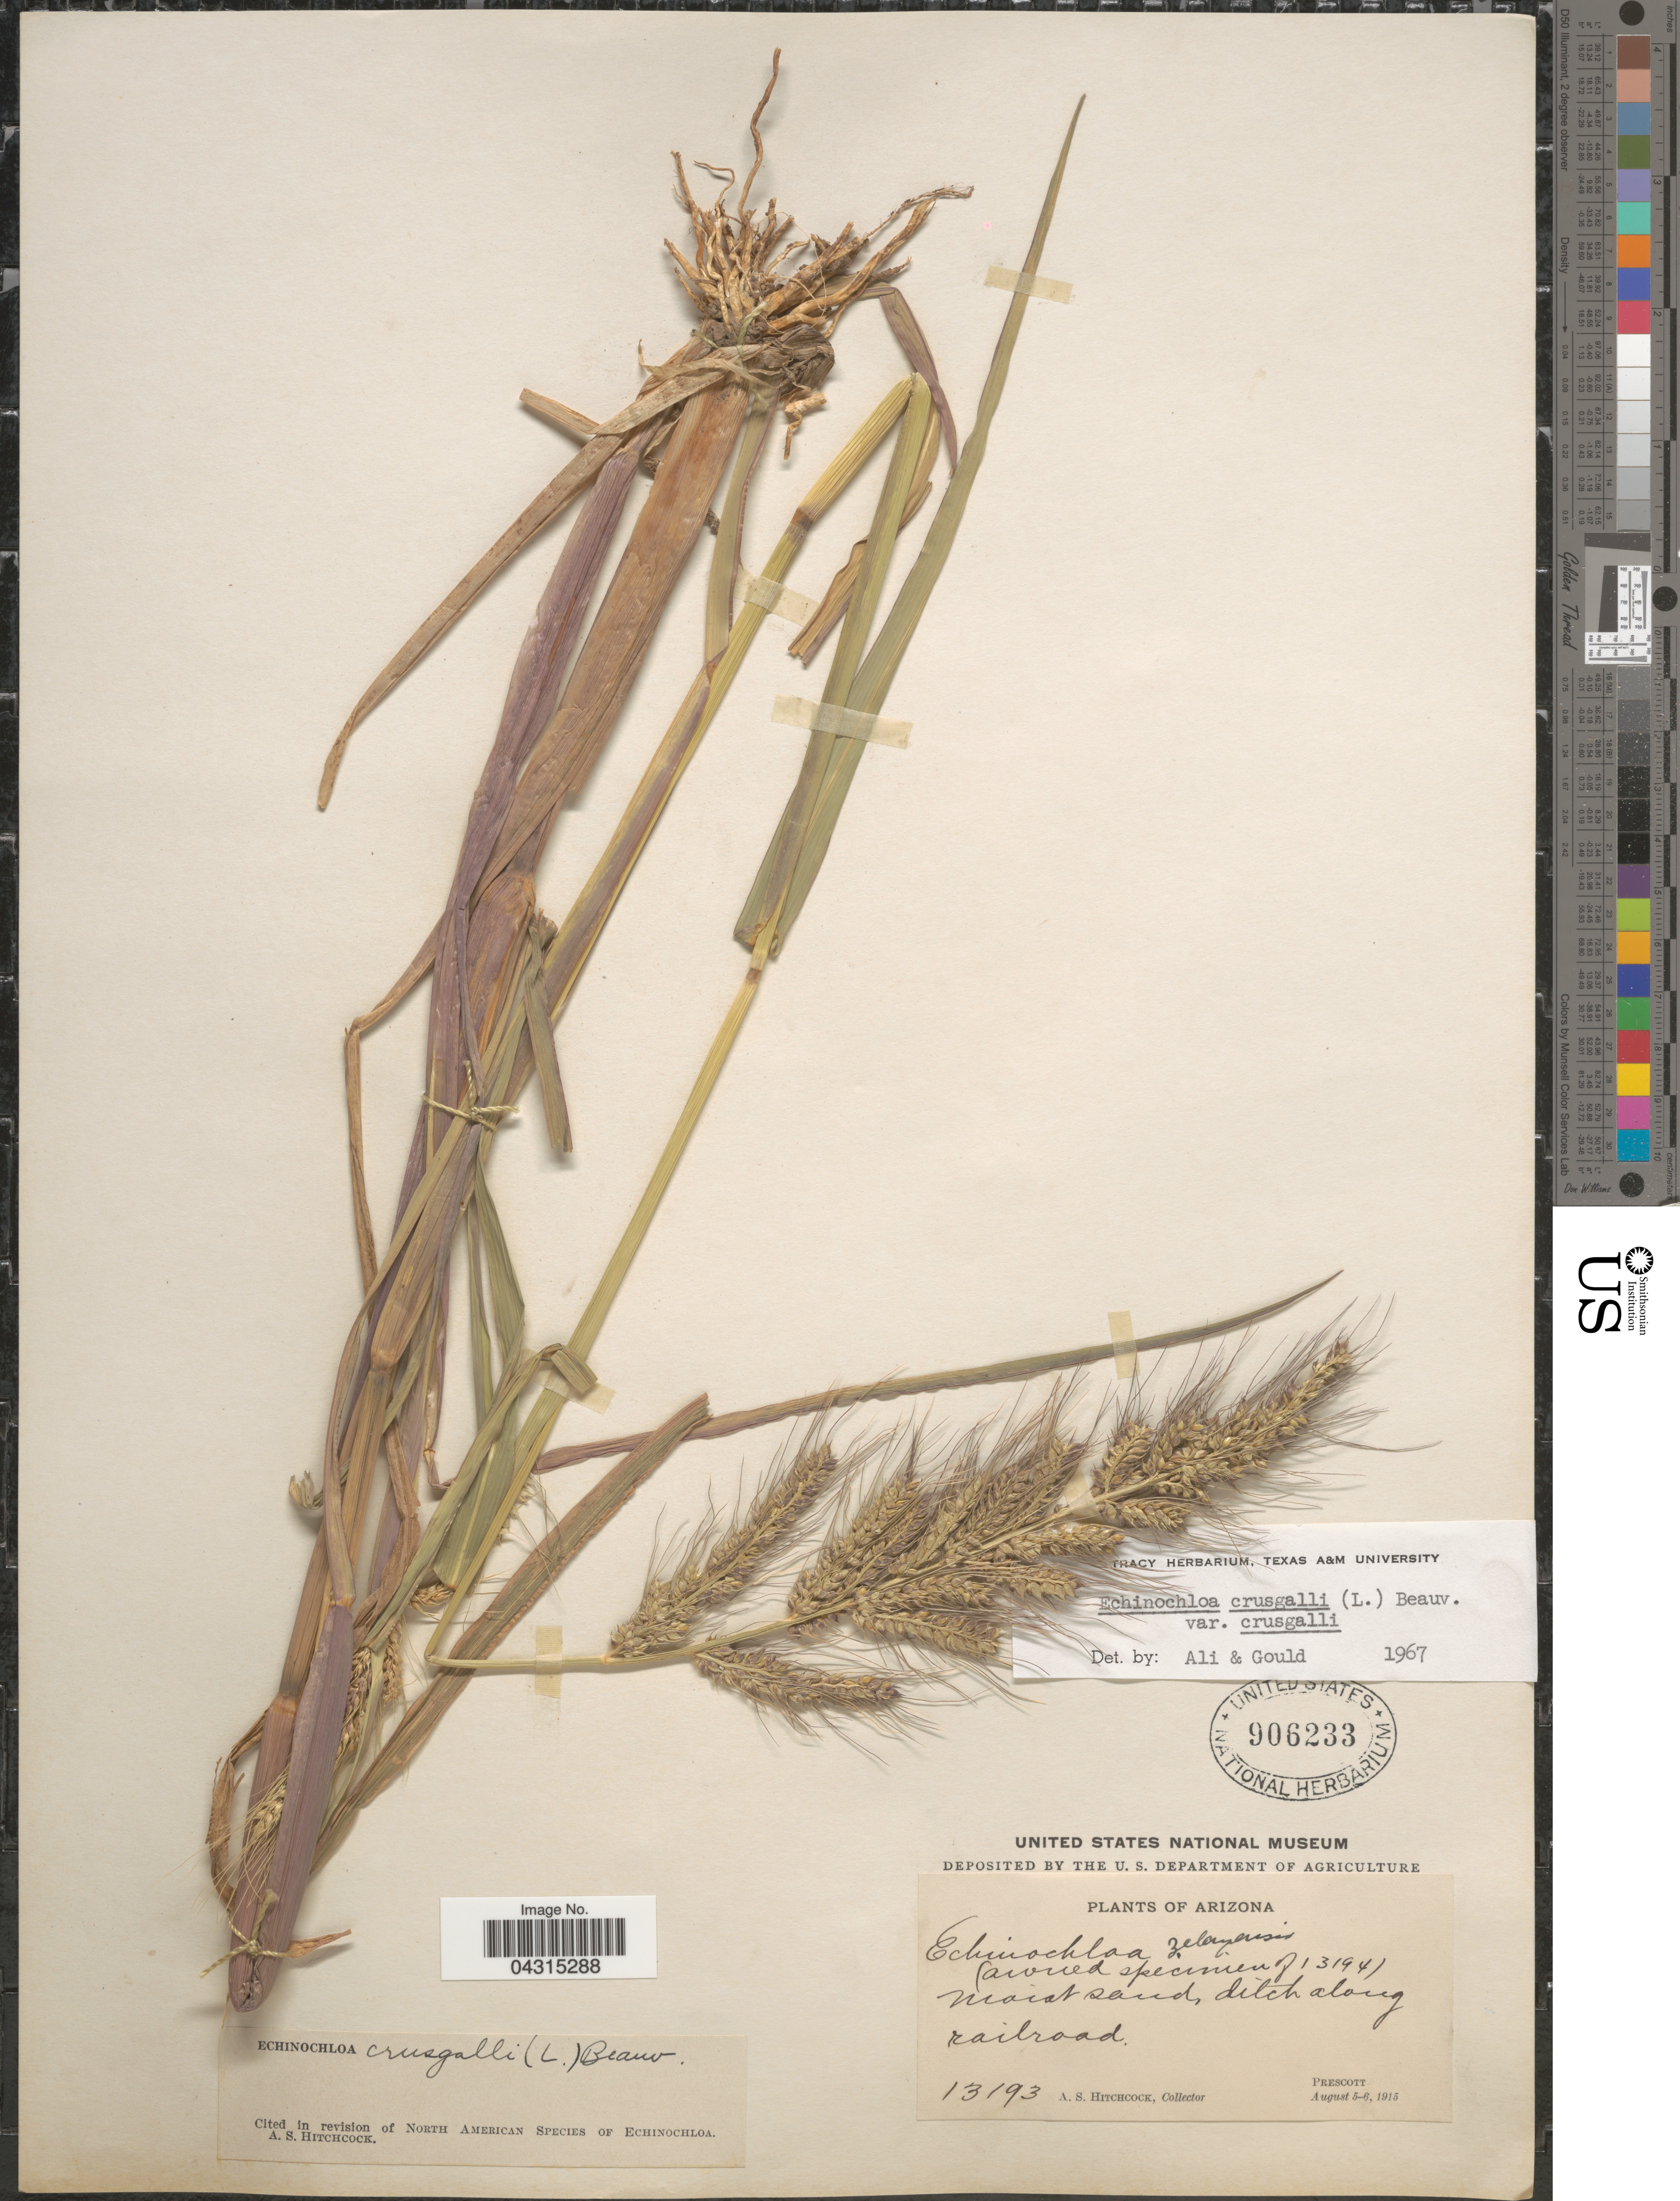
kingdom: Plantae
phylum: Tracheophyta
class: Liliopsida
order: Poales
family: Poaceae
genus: Echinochloa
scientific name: Echinochloa crus-galli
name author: (L.) P. Beauv.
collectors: A. S. Hitchcock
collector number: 13193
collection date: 1915-08-05/1915-08-06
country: United States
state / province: Arizona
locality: Moist sand, ditch along railroad. Prescott.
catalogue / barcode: US 906233